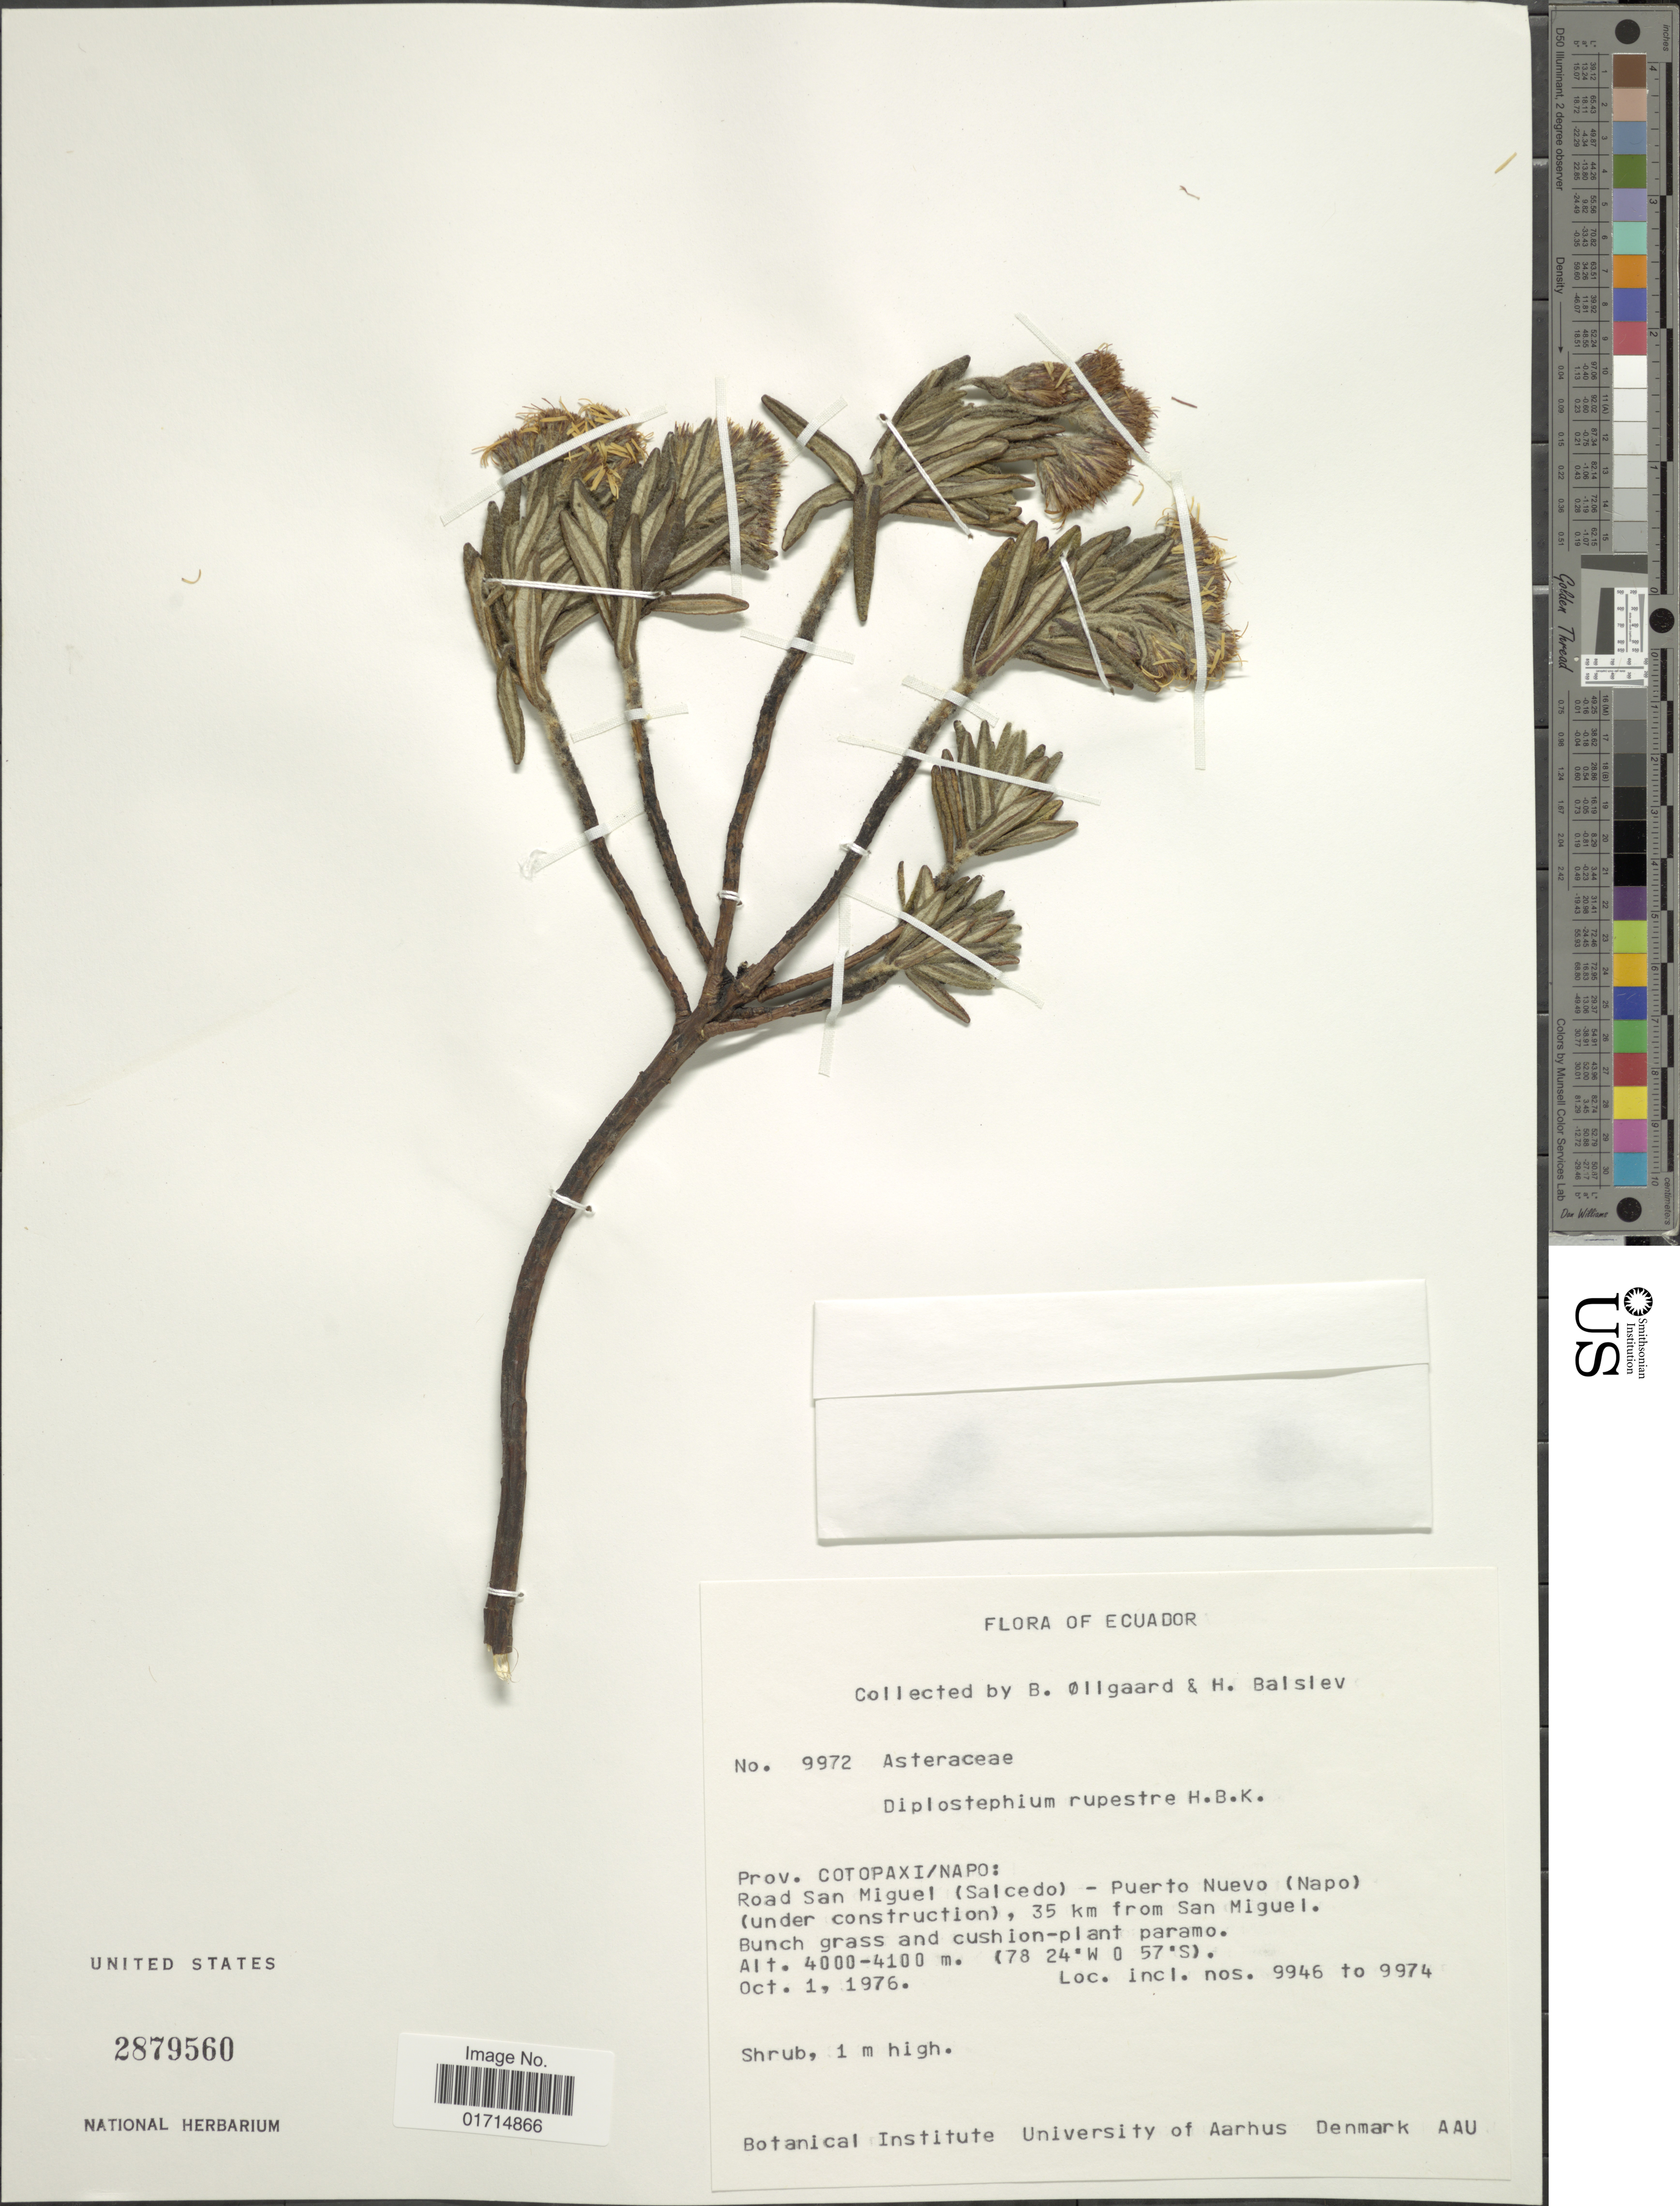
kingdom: Plantae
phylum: Tracheophyta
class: Magnoliopsida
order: Asterales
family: Asteraceae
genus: Diplostephium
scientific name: Diplostephium rupestre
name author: (Kunth) Wedd.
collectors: B. Øllgaard & H. Balslev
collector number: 9972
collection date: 1976-10-01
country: Ecuador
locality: Ecuador. Prov. Cotopaxi/Napo. Road San Miguel (Salcedo) - Puerto Nuevo (Napo) (under construction), 35 km from San Miguel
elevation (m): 4000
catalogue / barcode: US 2879560